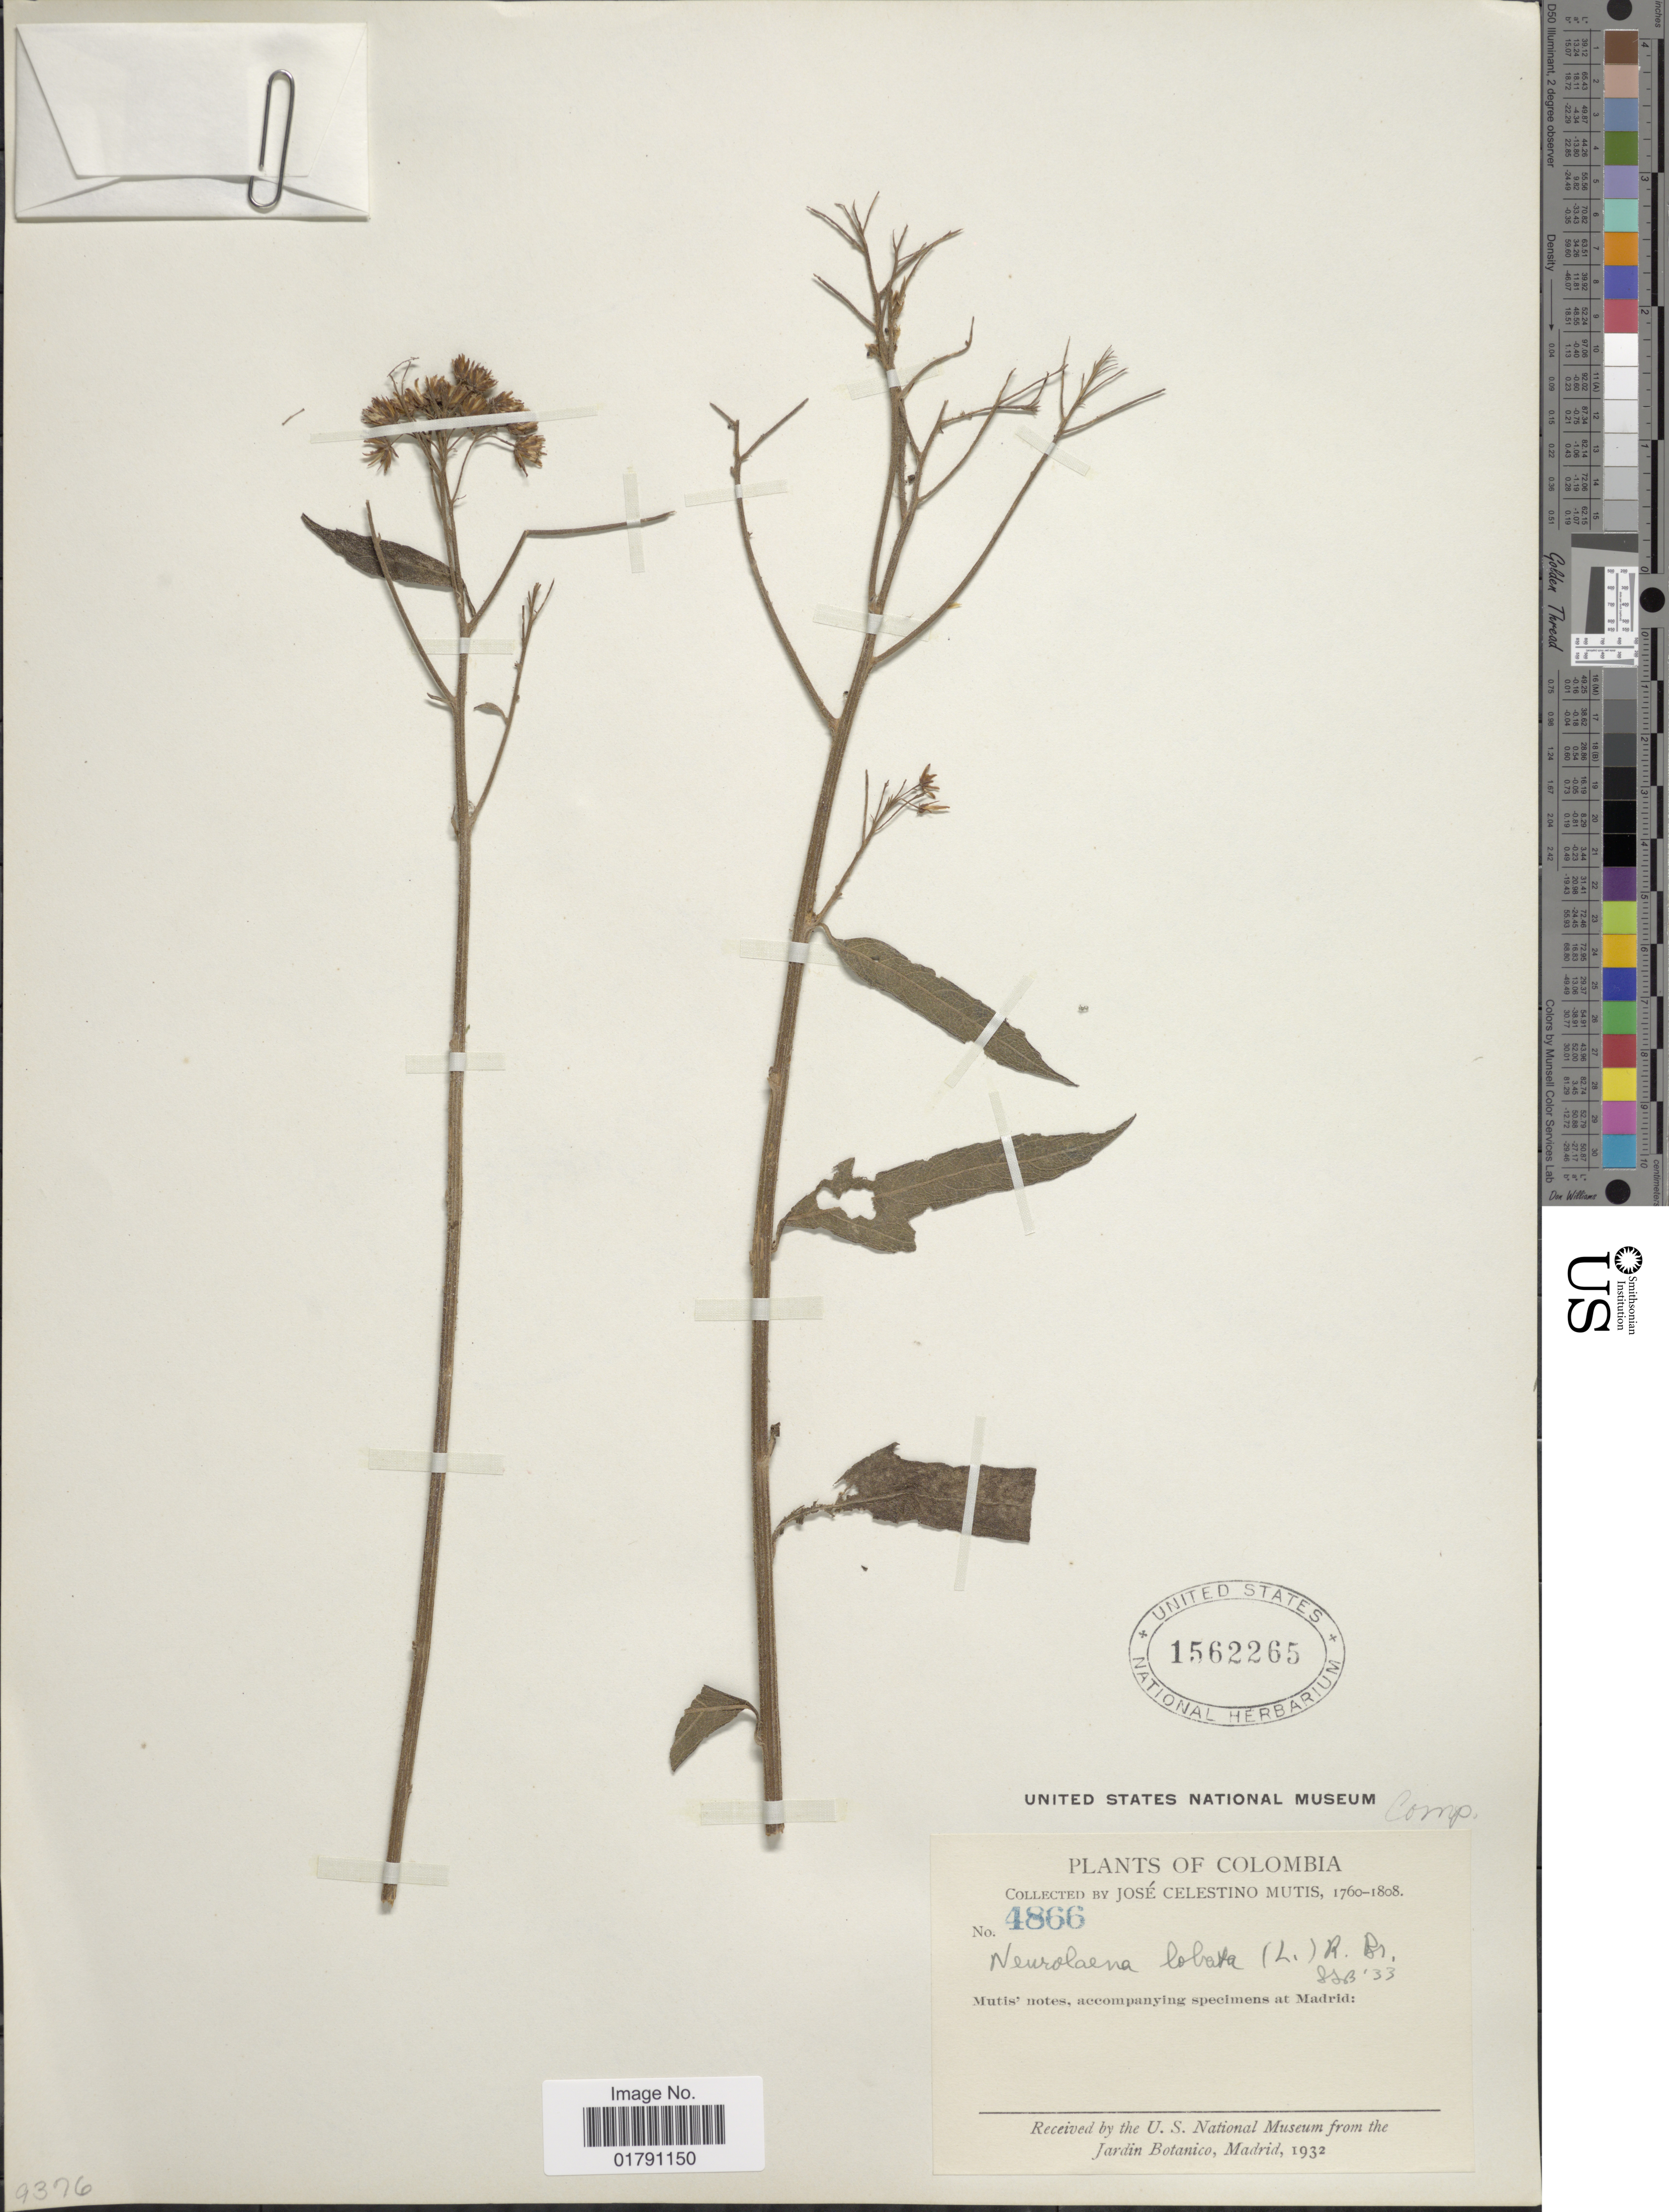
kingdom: Plantae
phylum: Tracheophyta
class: Magnoliopsida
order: Asterales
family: Asteraceae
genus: Neurolaena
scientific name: Neurolaena lobata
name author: (L.) R. Br. ex Cass.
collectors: J. C. B. Mutis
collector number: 4866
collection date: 1760/1808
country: Colombia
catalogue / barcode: US 1562265